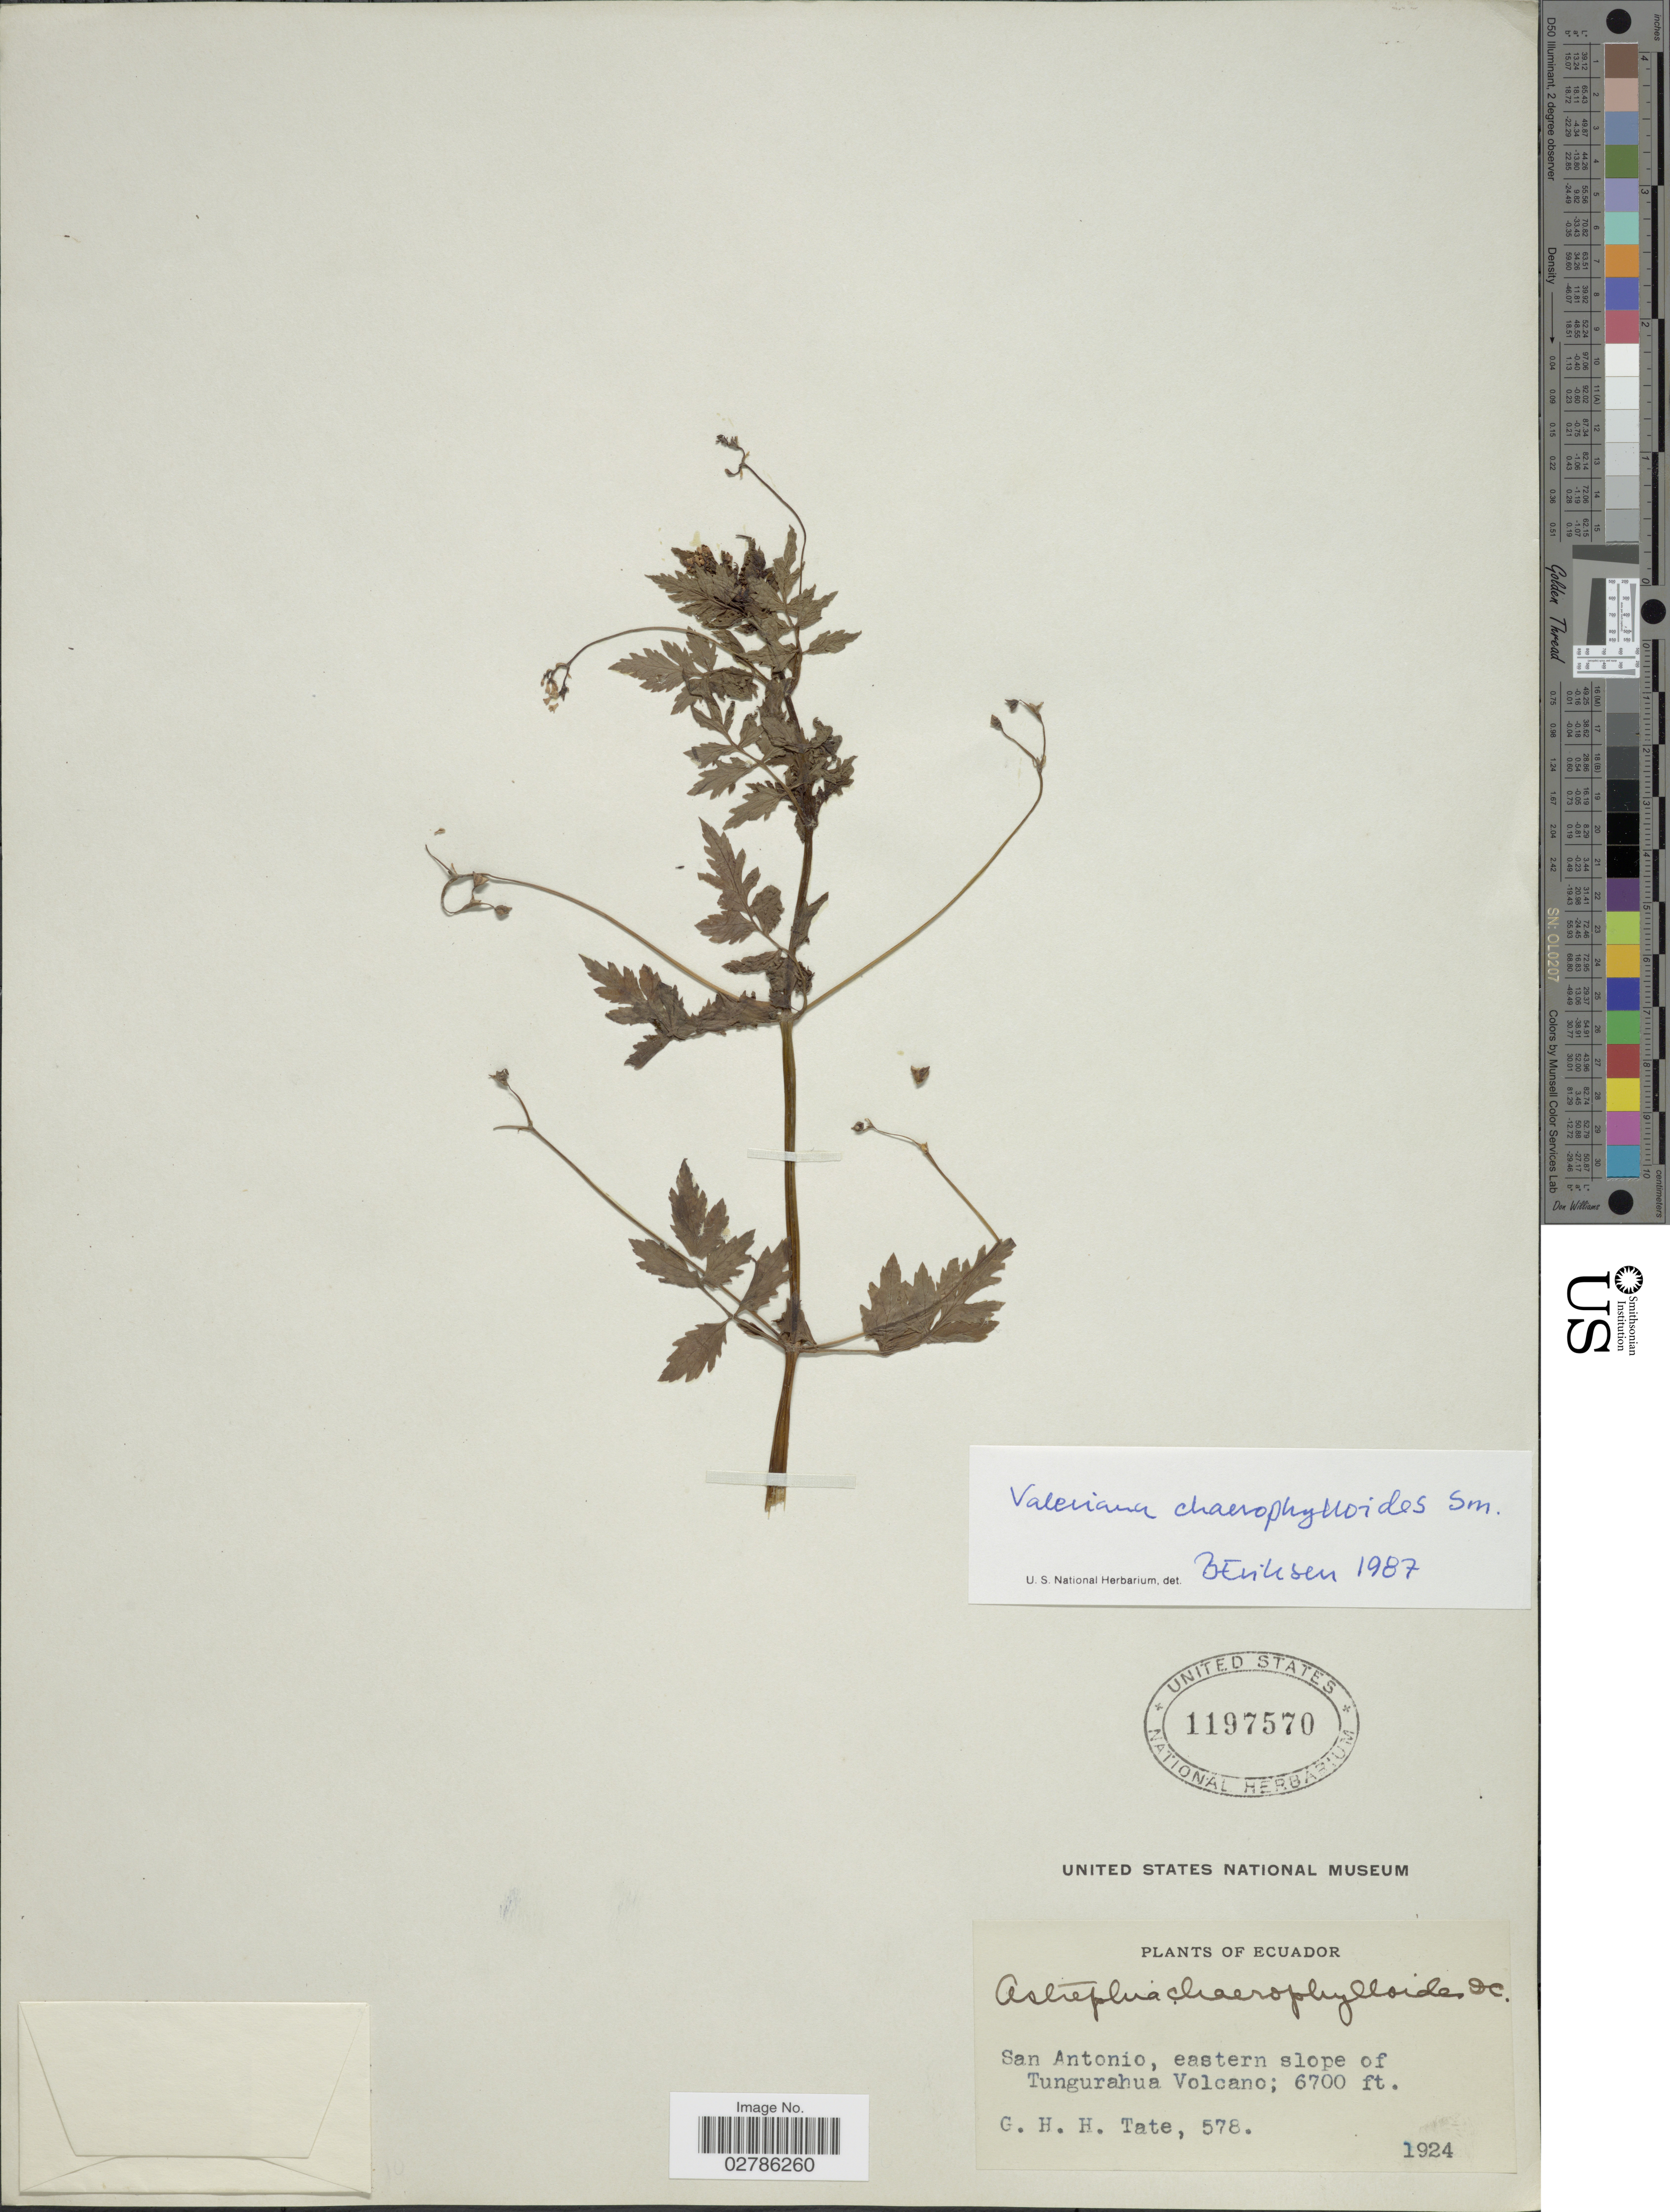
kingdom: Plantae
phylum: Tracheophyta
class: Magnoliopsida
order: Dipsacales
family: Caprifoliaceae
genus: Astrephia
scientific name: Astrephia chaerophylloides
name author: (Sm.) DC.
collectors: G. H. H.Tate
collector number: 578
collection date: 1924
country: Ecuador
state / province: Tungurahua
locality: San Antonio, eastern slope of Tungurahua Volcano.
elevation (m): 2042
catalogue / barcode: US 1197570